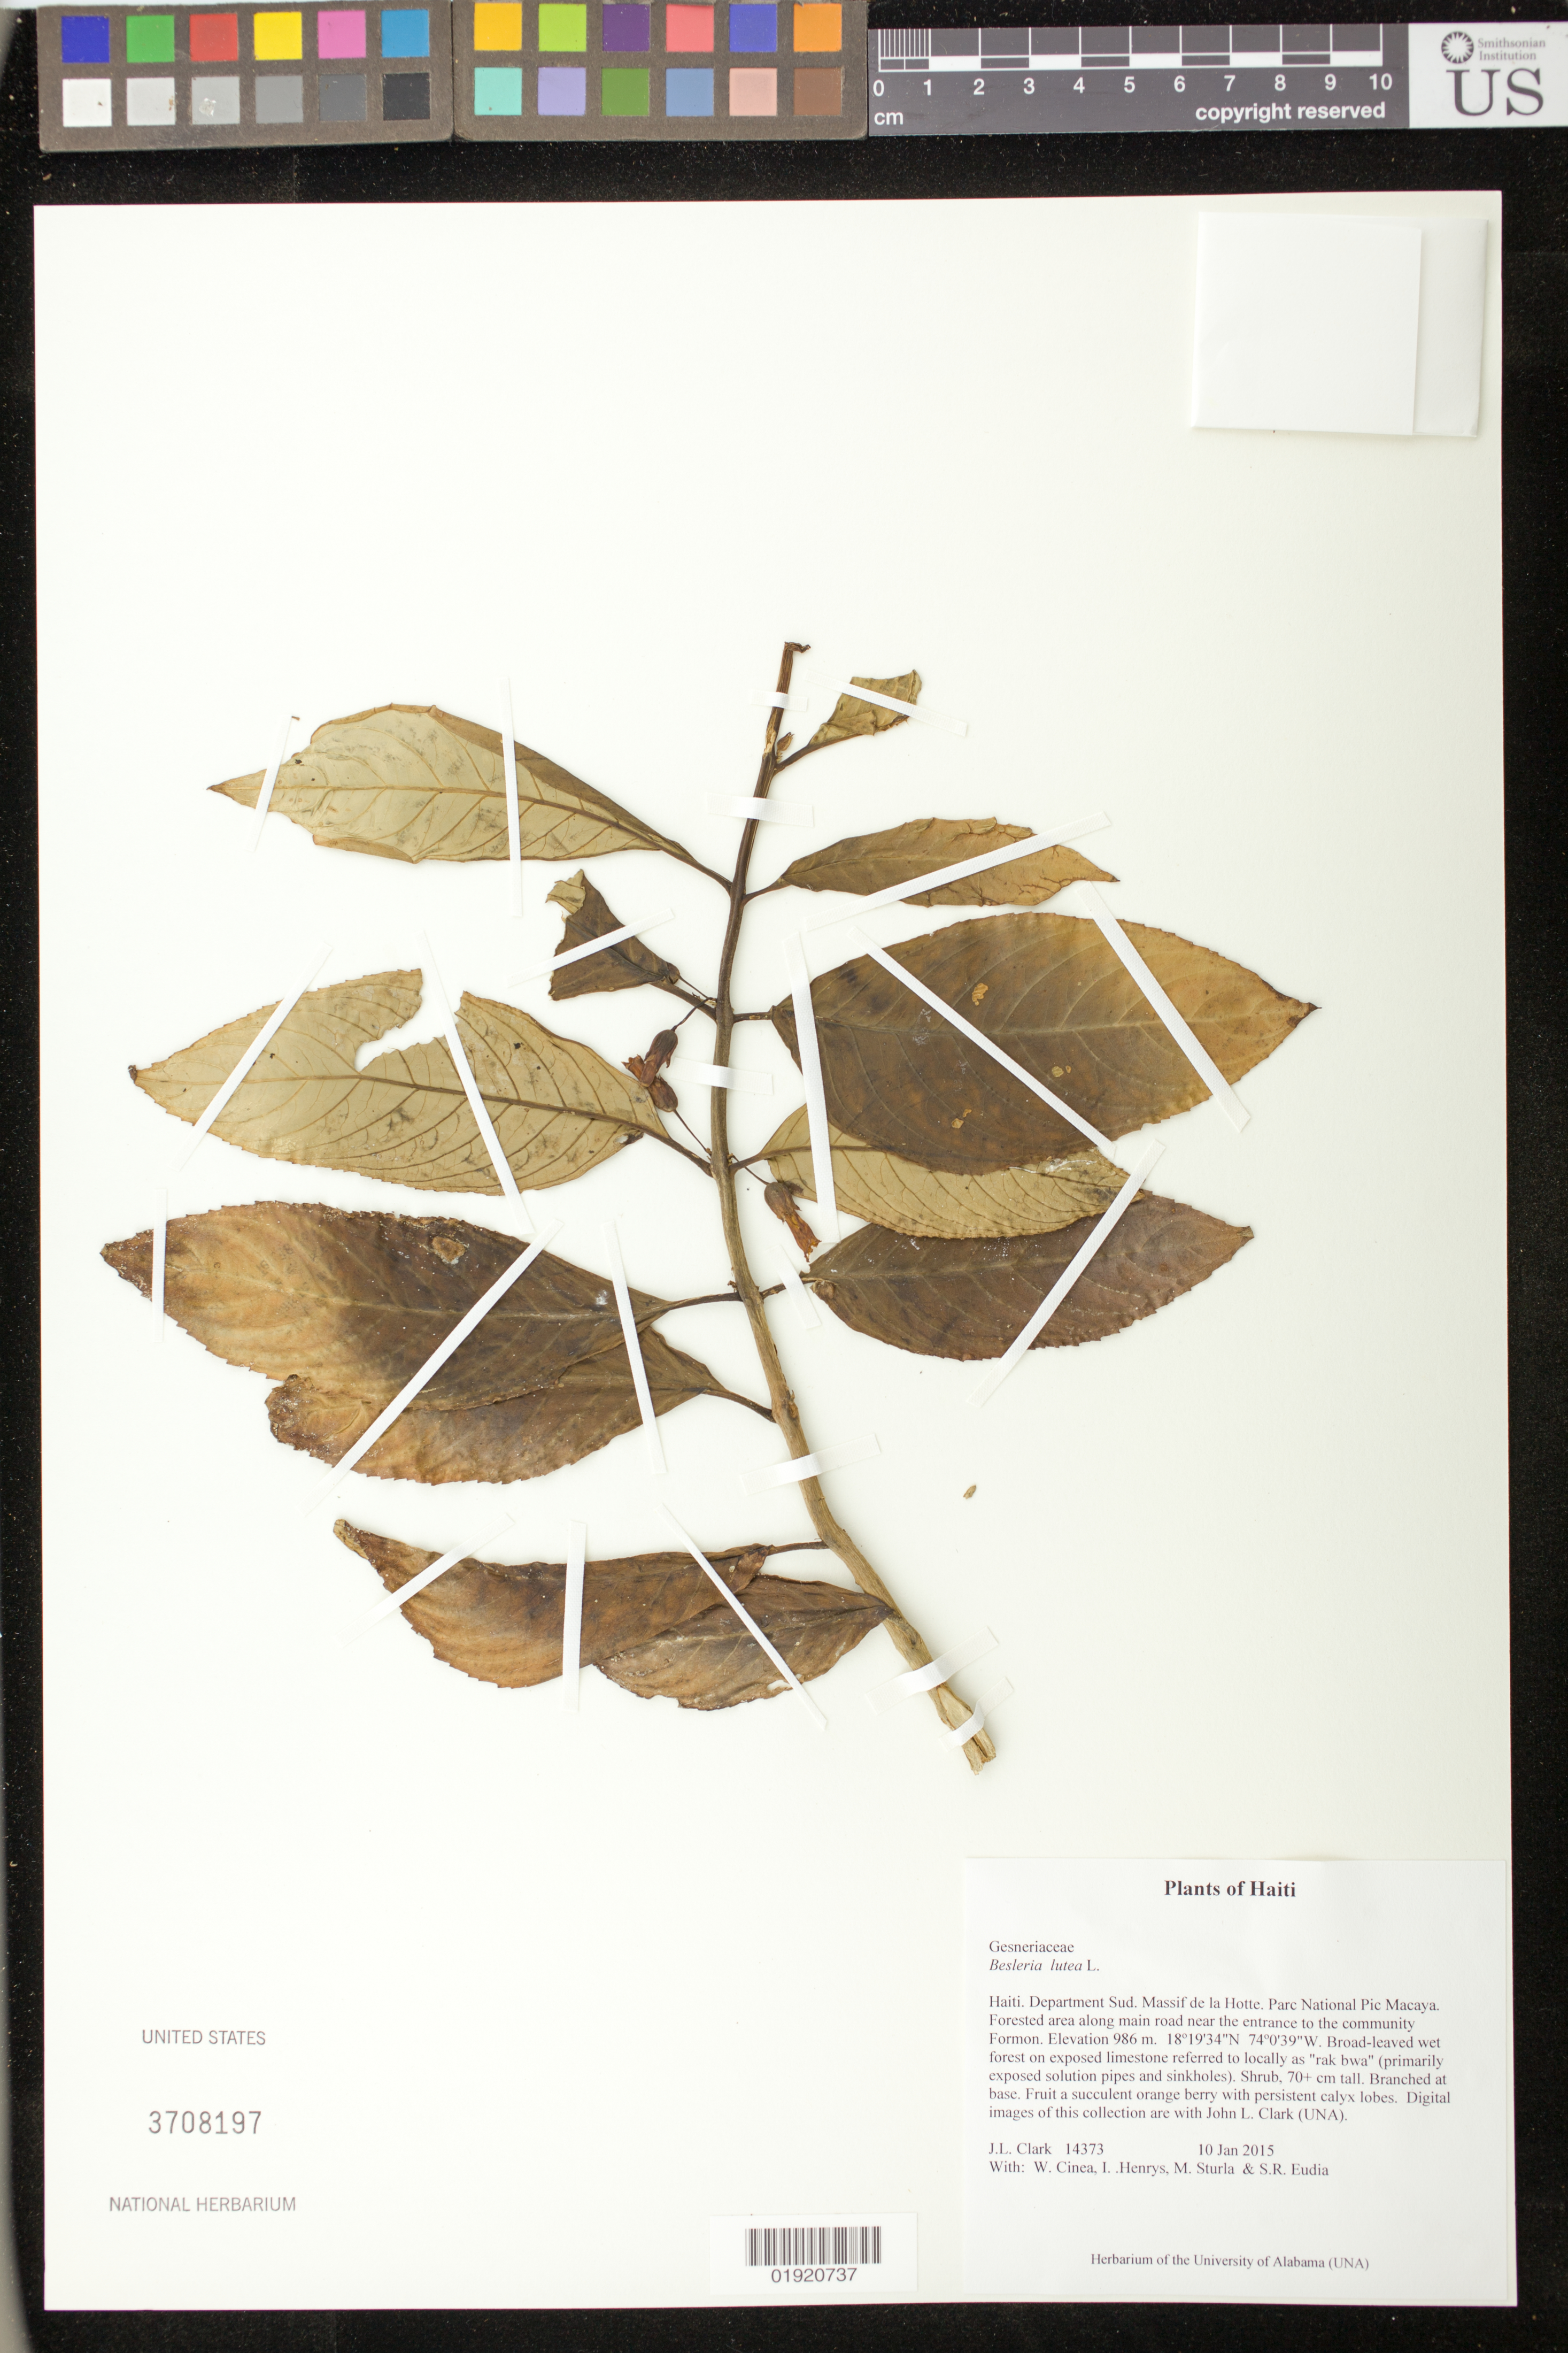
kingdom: Plantae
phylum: Tracheophyta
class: Magnoliopsida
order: Lamiales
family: Gesneriaceae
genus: Besleria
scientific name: Besleria lutea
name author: L.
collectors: J. L. Clark, W. Cinea, I. Henrys, M. Sturla & S. Eudia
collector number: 14373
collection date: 2015-01-10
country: Haiti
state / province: Sud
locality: Haiti. Department Sud. Massif de la Hotte. Parc National Pic Macaya. Forested area along main road near the entrance to the community Formon.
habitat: Broad-leaved wet forest on exposed limestone referred to locally as "rak bwa" (primarily exposed solution pipes and sinkholes).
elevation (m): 986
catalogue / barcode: US 3708197